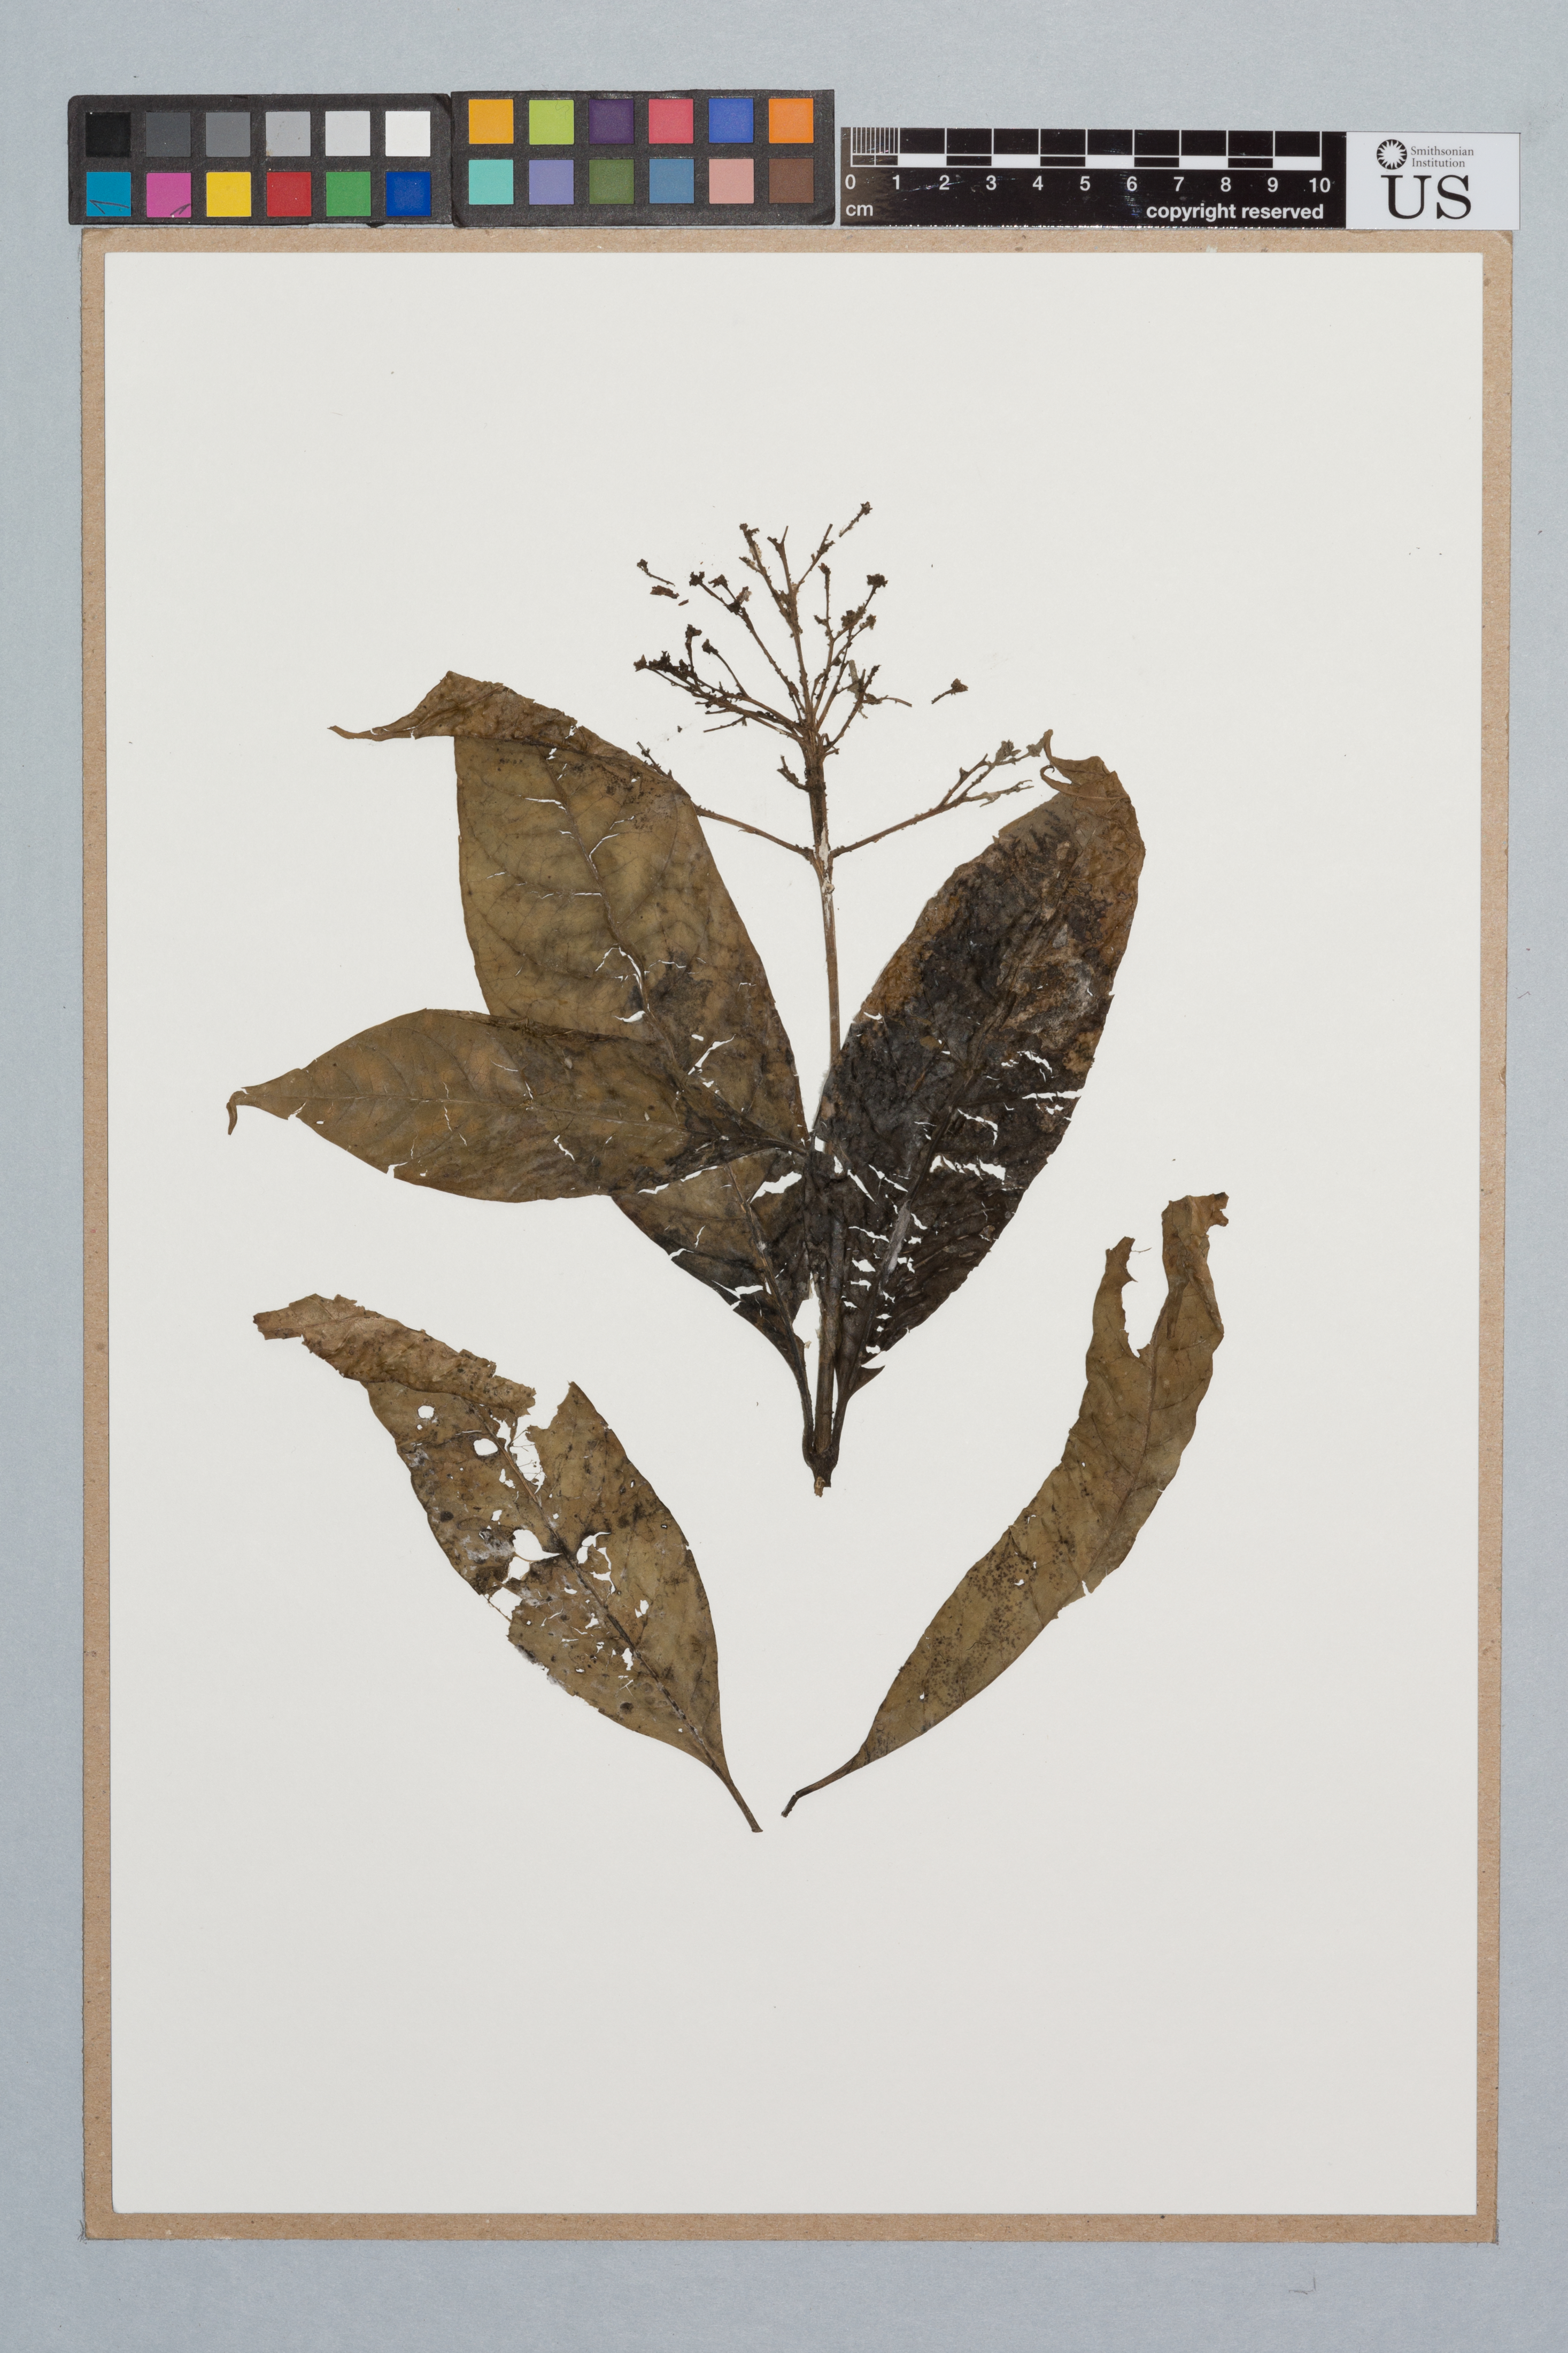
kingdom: Plantae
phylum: Tracheophyta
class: Magnoliopsida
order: Gentianales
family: Rubiaceae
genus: Palicourea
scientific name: Palicourea croceoides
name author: Desv. ex Ham.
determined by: Taylor, Charlotte M.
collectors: W. Hahn, L. J. Gillespie & H. Persaud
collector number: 5638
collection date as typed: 13 March 1989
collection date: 1989-03-13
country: Guyana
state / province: Potaro-Siparuni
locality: Approximately 1-3 km SW of Paramakatoi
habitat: Tall forest to 30 m on red lateritic clay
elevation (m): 650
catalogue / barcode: US 3426852